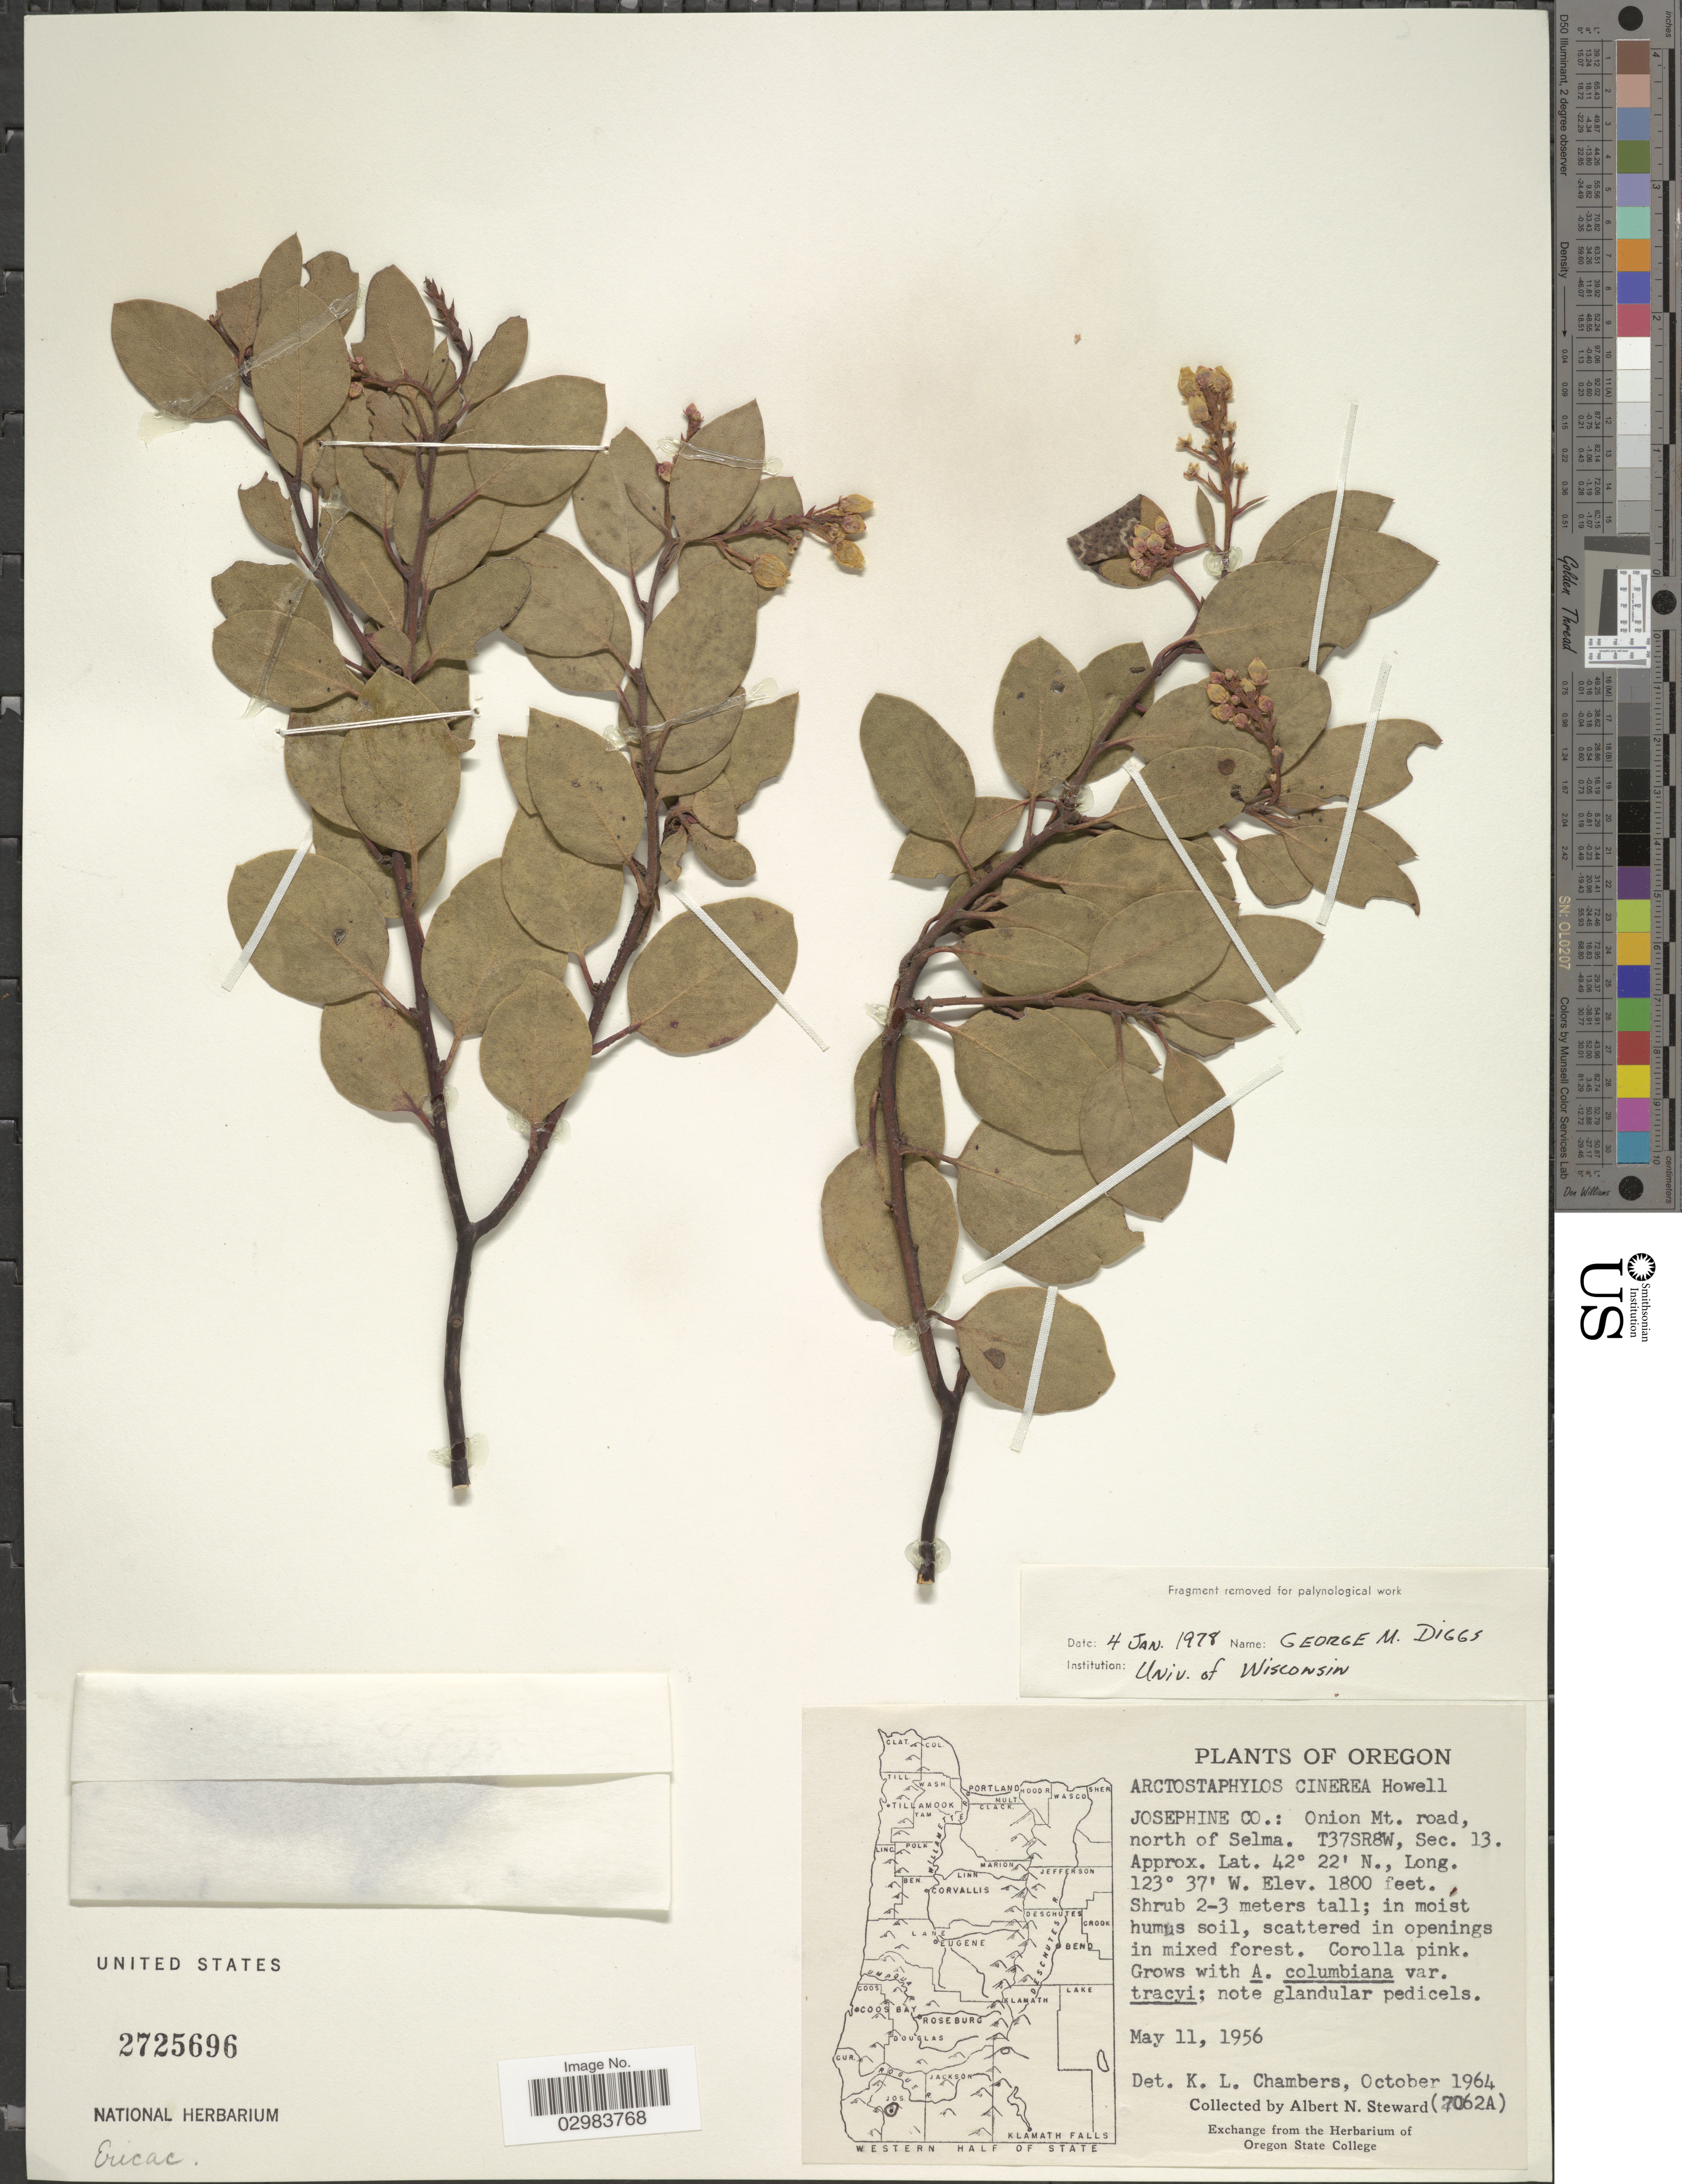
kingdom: Plantae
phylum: Tracheophyta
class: Magnoliopsida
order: Ericales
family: Ericaceae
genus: Arctostaphylos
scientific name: Arctostaphylos cinerea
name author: Howell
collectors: A. N. Steward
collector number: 7062A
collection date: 1964-10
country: United States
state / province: Oregon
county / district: Josephine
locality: Josephine Co.: Onion Mt. road north of Selma. T37SR8W, Sec. 13.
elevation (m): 549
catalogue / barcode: US 2725696